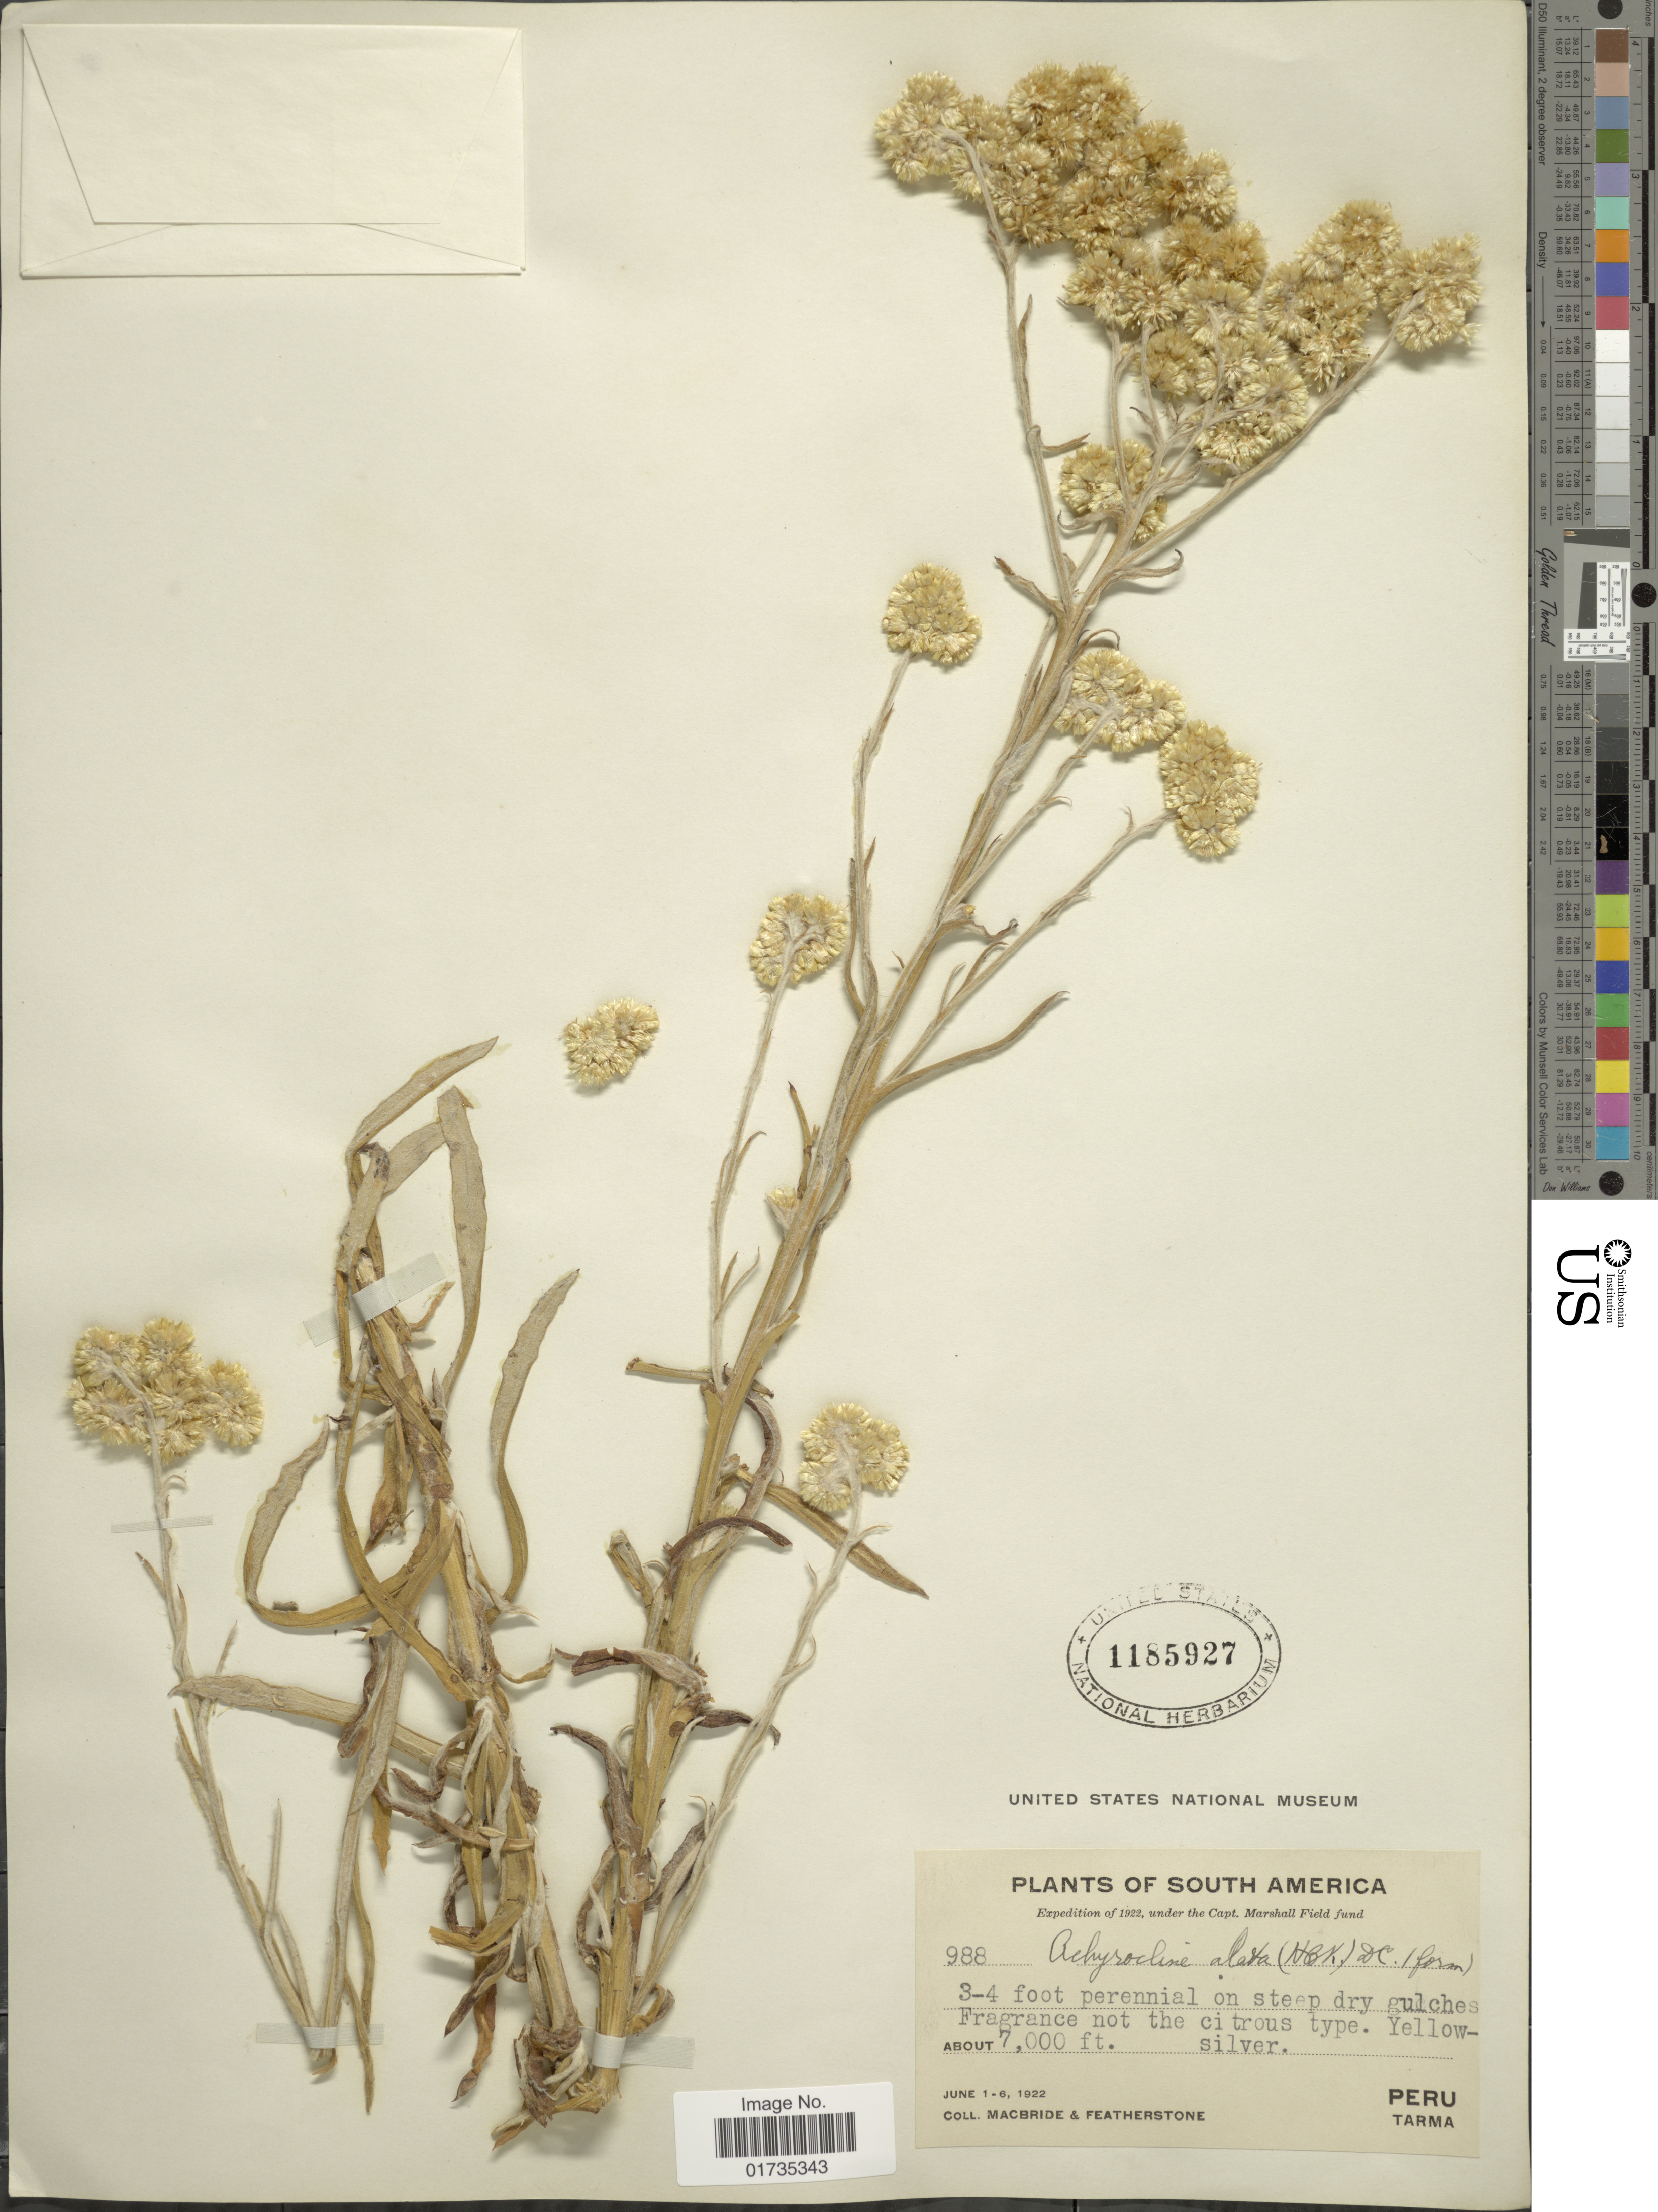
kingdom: Plantae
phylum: Tracheophyta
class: Magnoliopsida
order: Asterales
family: Asteraceae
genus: Achyrocline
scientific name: Achyrocline alata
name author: (Kunth) DC.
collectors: Macbride, -- & -. Featherstone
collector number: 988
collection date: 1922-06-01/1922-06-06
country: Peru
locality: Peru. Tarma. 3-4 foot perennial on steep dry gulches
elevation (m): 2134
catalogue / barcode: US 1185927